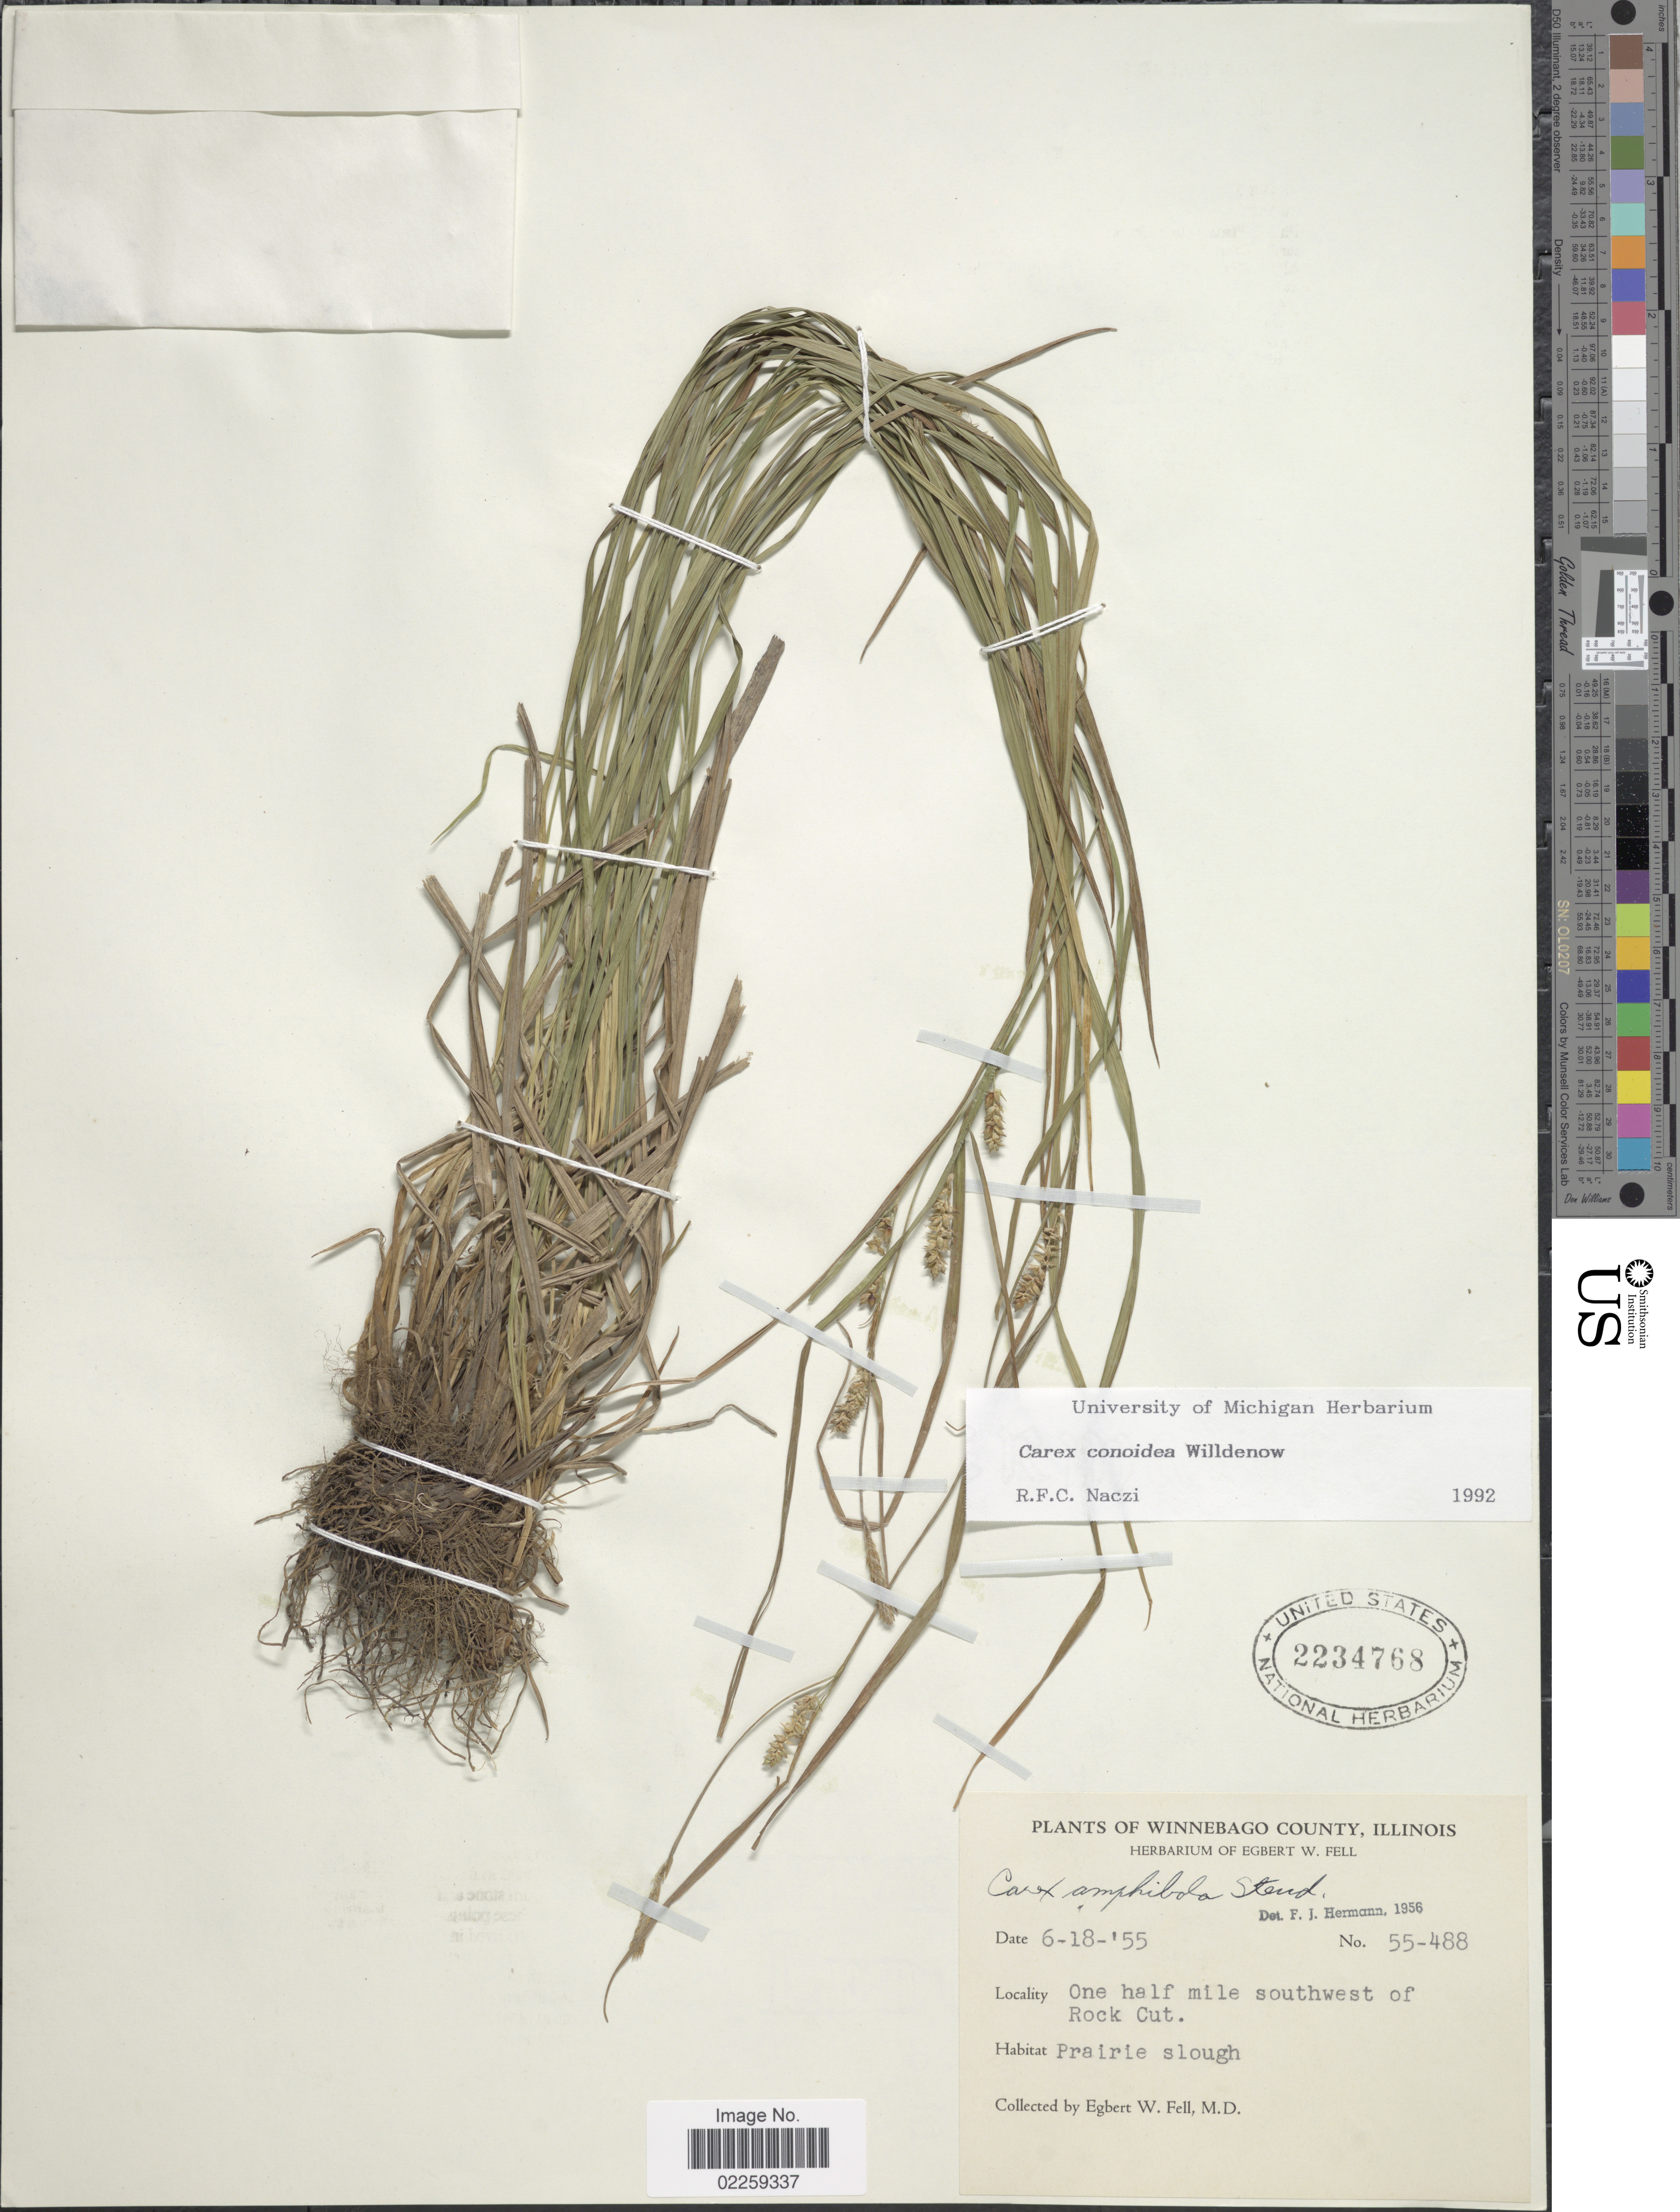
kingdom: Plantae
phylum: Tracheophyta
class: Liliopsida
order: Poales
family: Cyperaceae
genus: Carex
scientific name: Carex conoidea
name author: Willd.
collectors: E. Fell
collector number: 55-488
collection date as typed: Transcribed d/m/y: 18/6/55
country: United States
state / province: Illinois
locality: Winnebago County, One half mile southwest of Rock Cut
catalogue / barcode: US 2234768